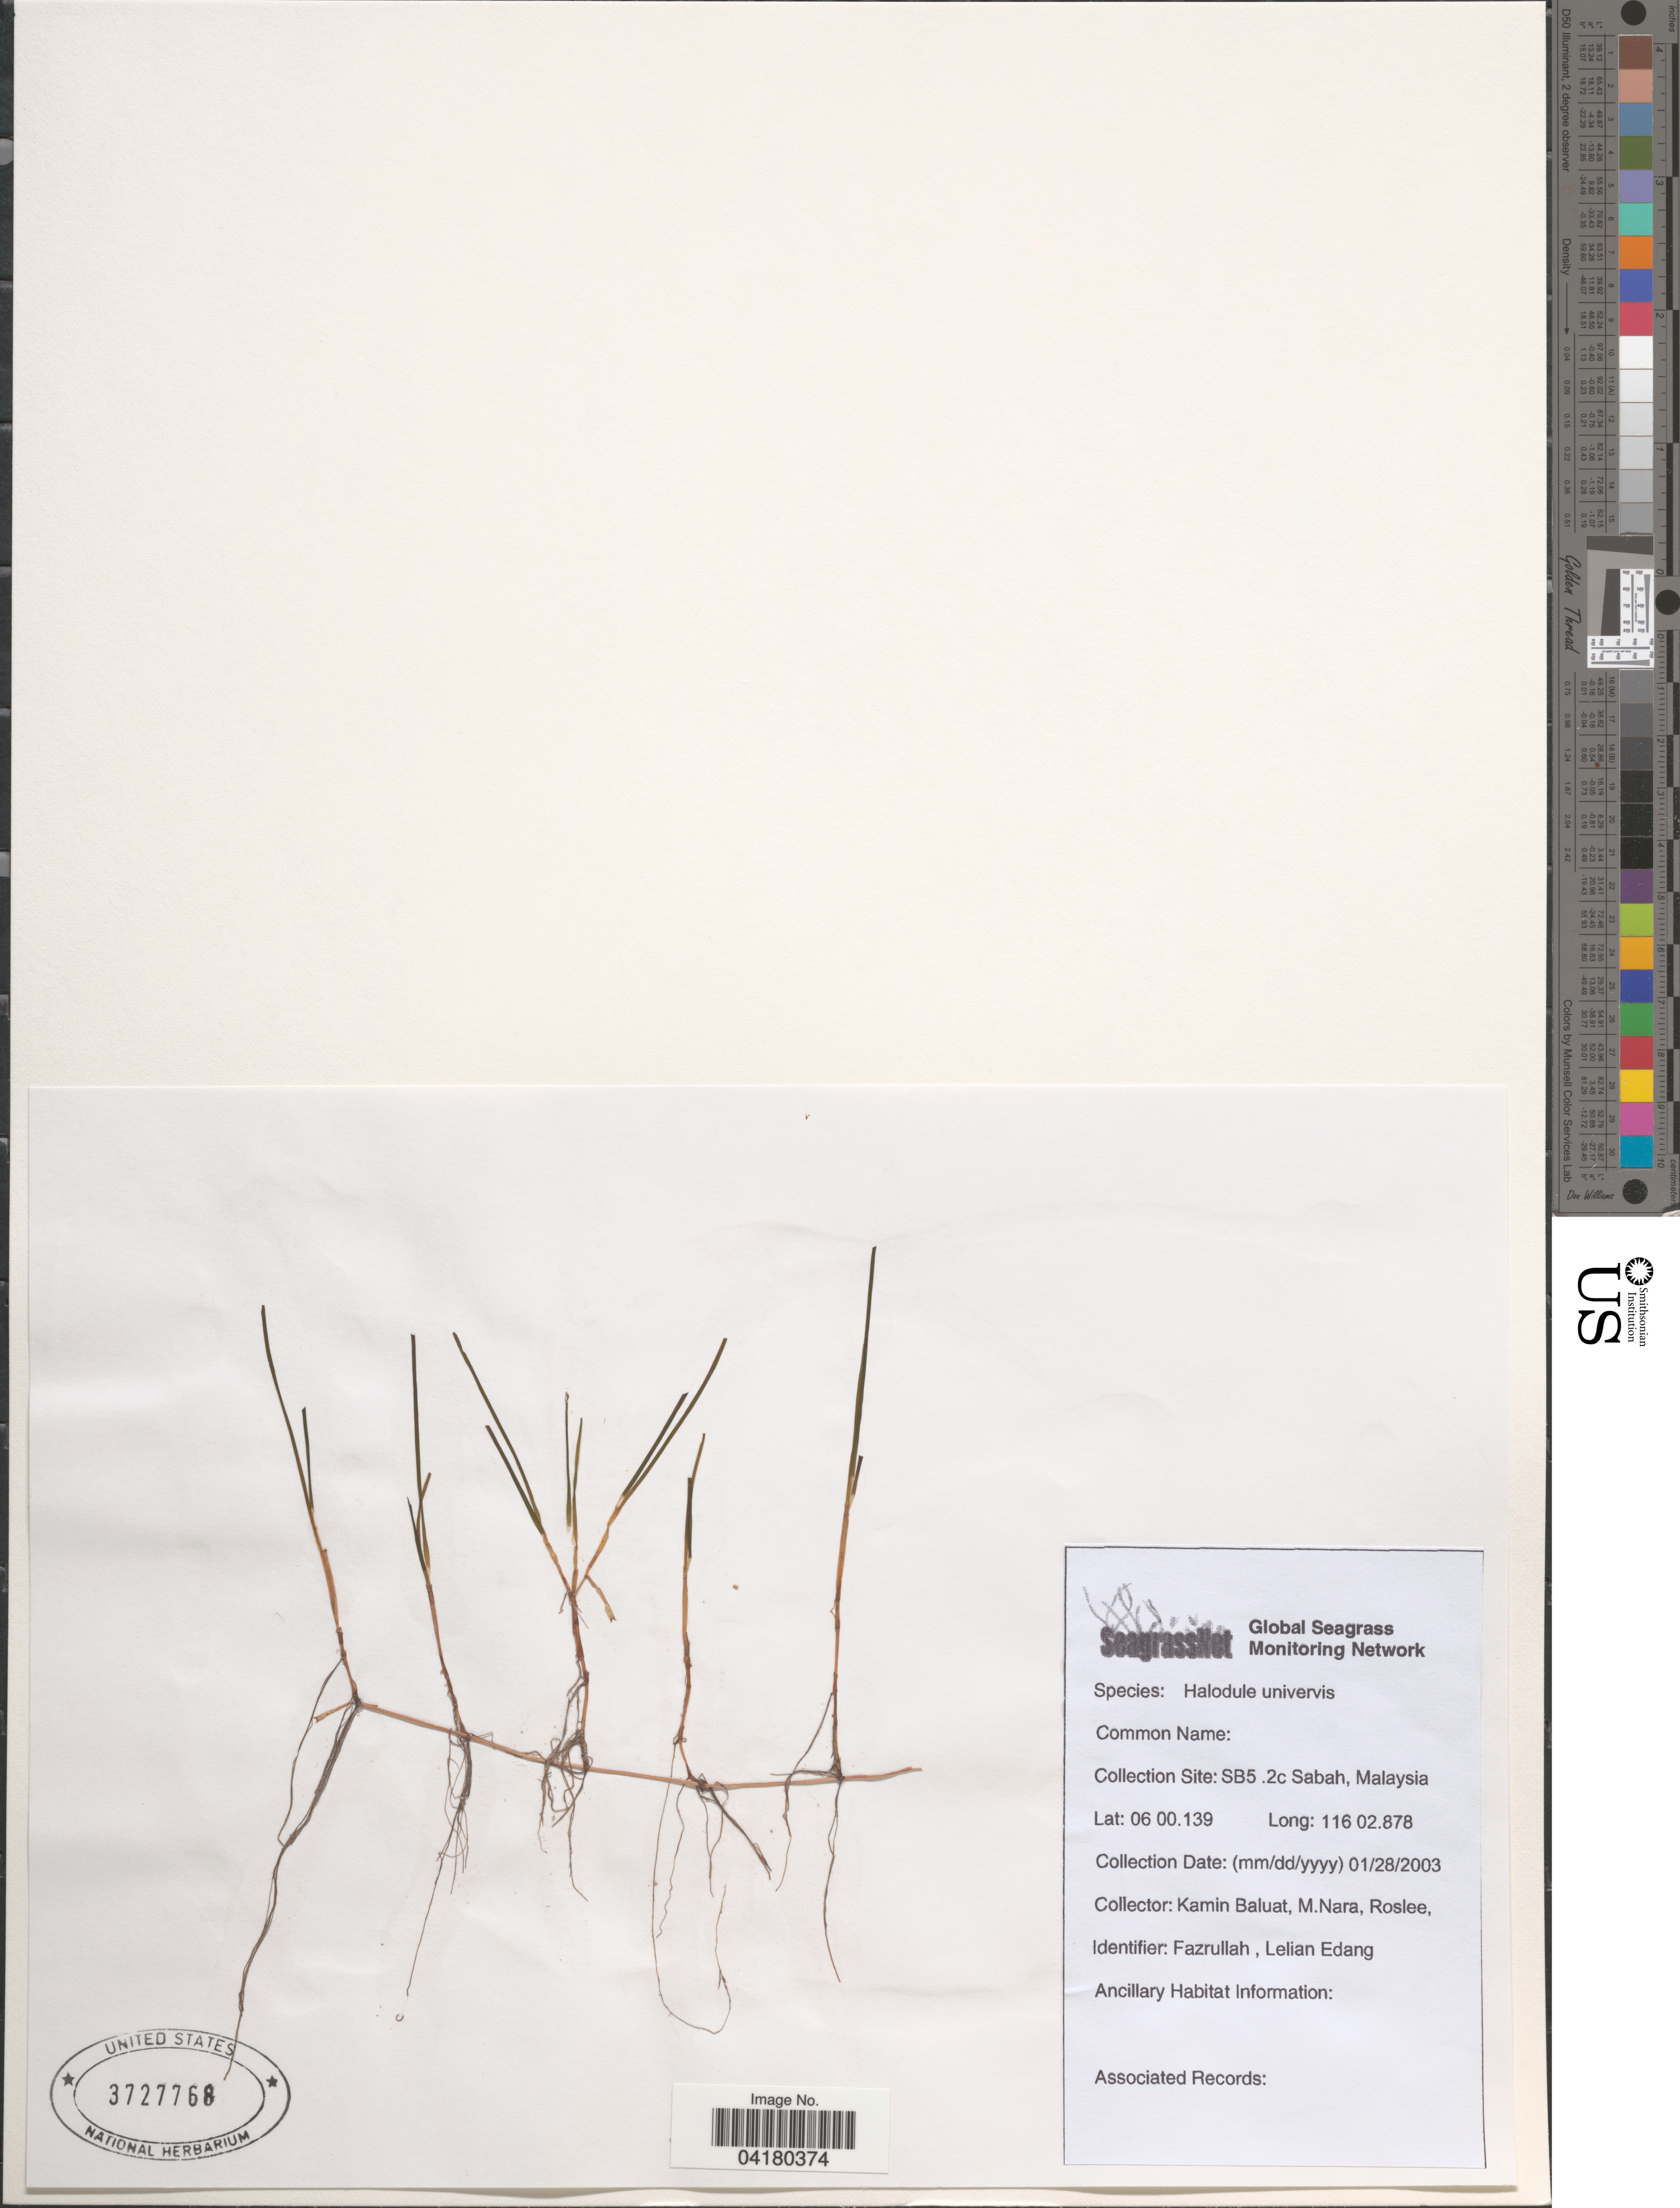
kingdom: Plantae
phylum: Tracheophyta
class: Liliopsida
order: Alismatales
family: Cymodoceaceae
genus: Halodule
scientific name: Halodule uninervis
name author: (Forssk.) Asch.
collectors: K. Baluat, M. Nara & Roslee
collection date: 2003-01-28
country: Malaysia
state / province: Sabah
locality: SB5 .2c.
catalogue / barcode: US 3727768